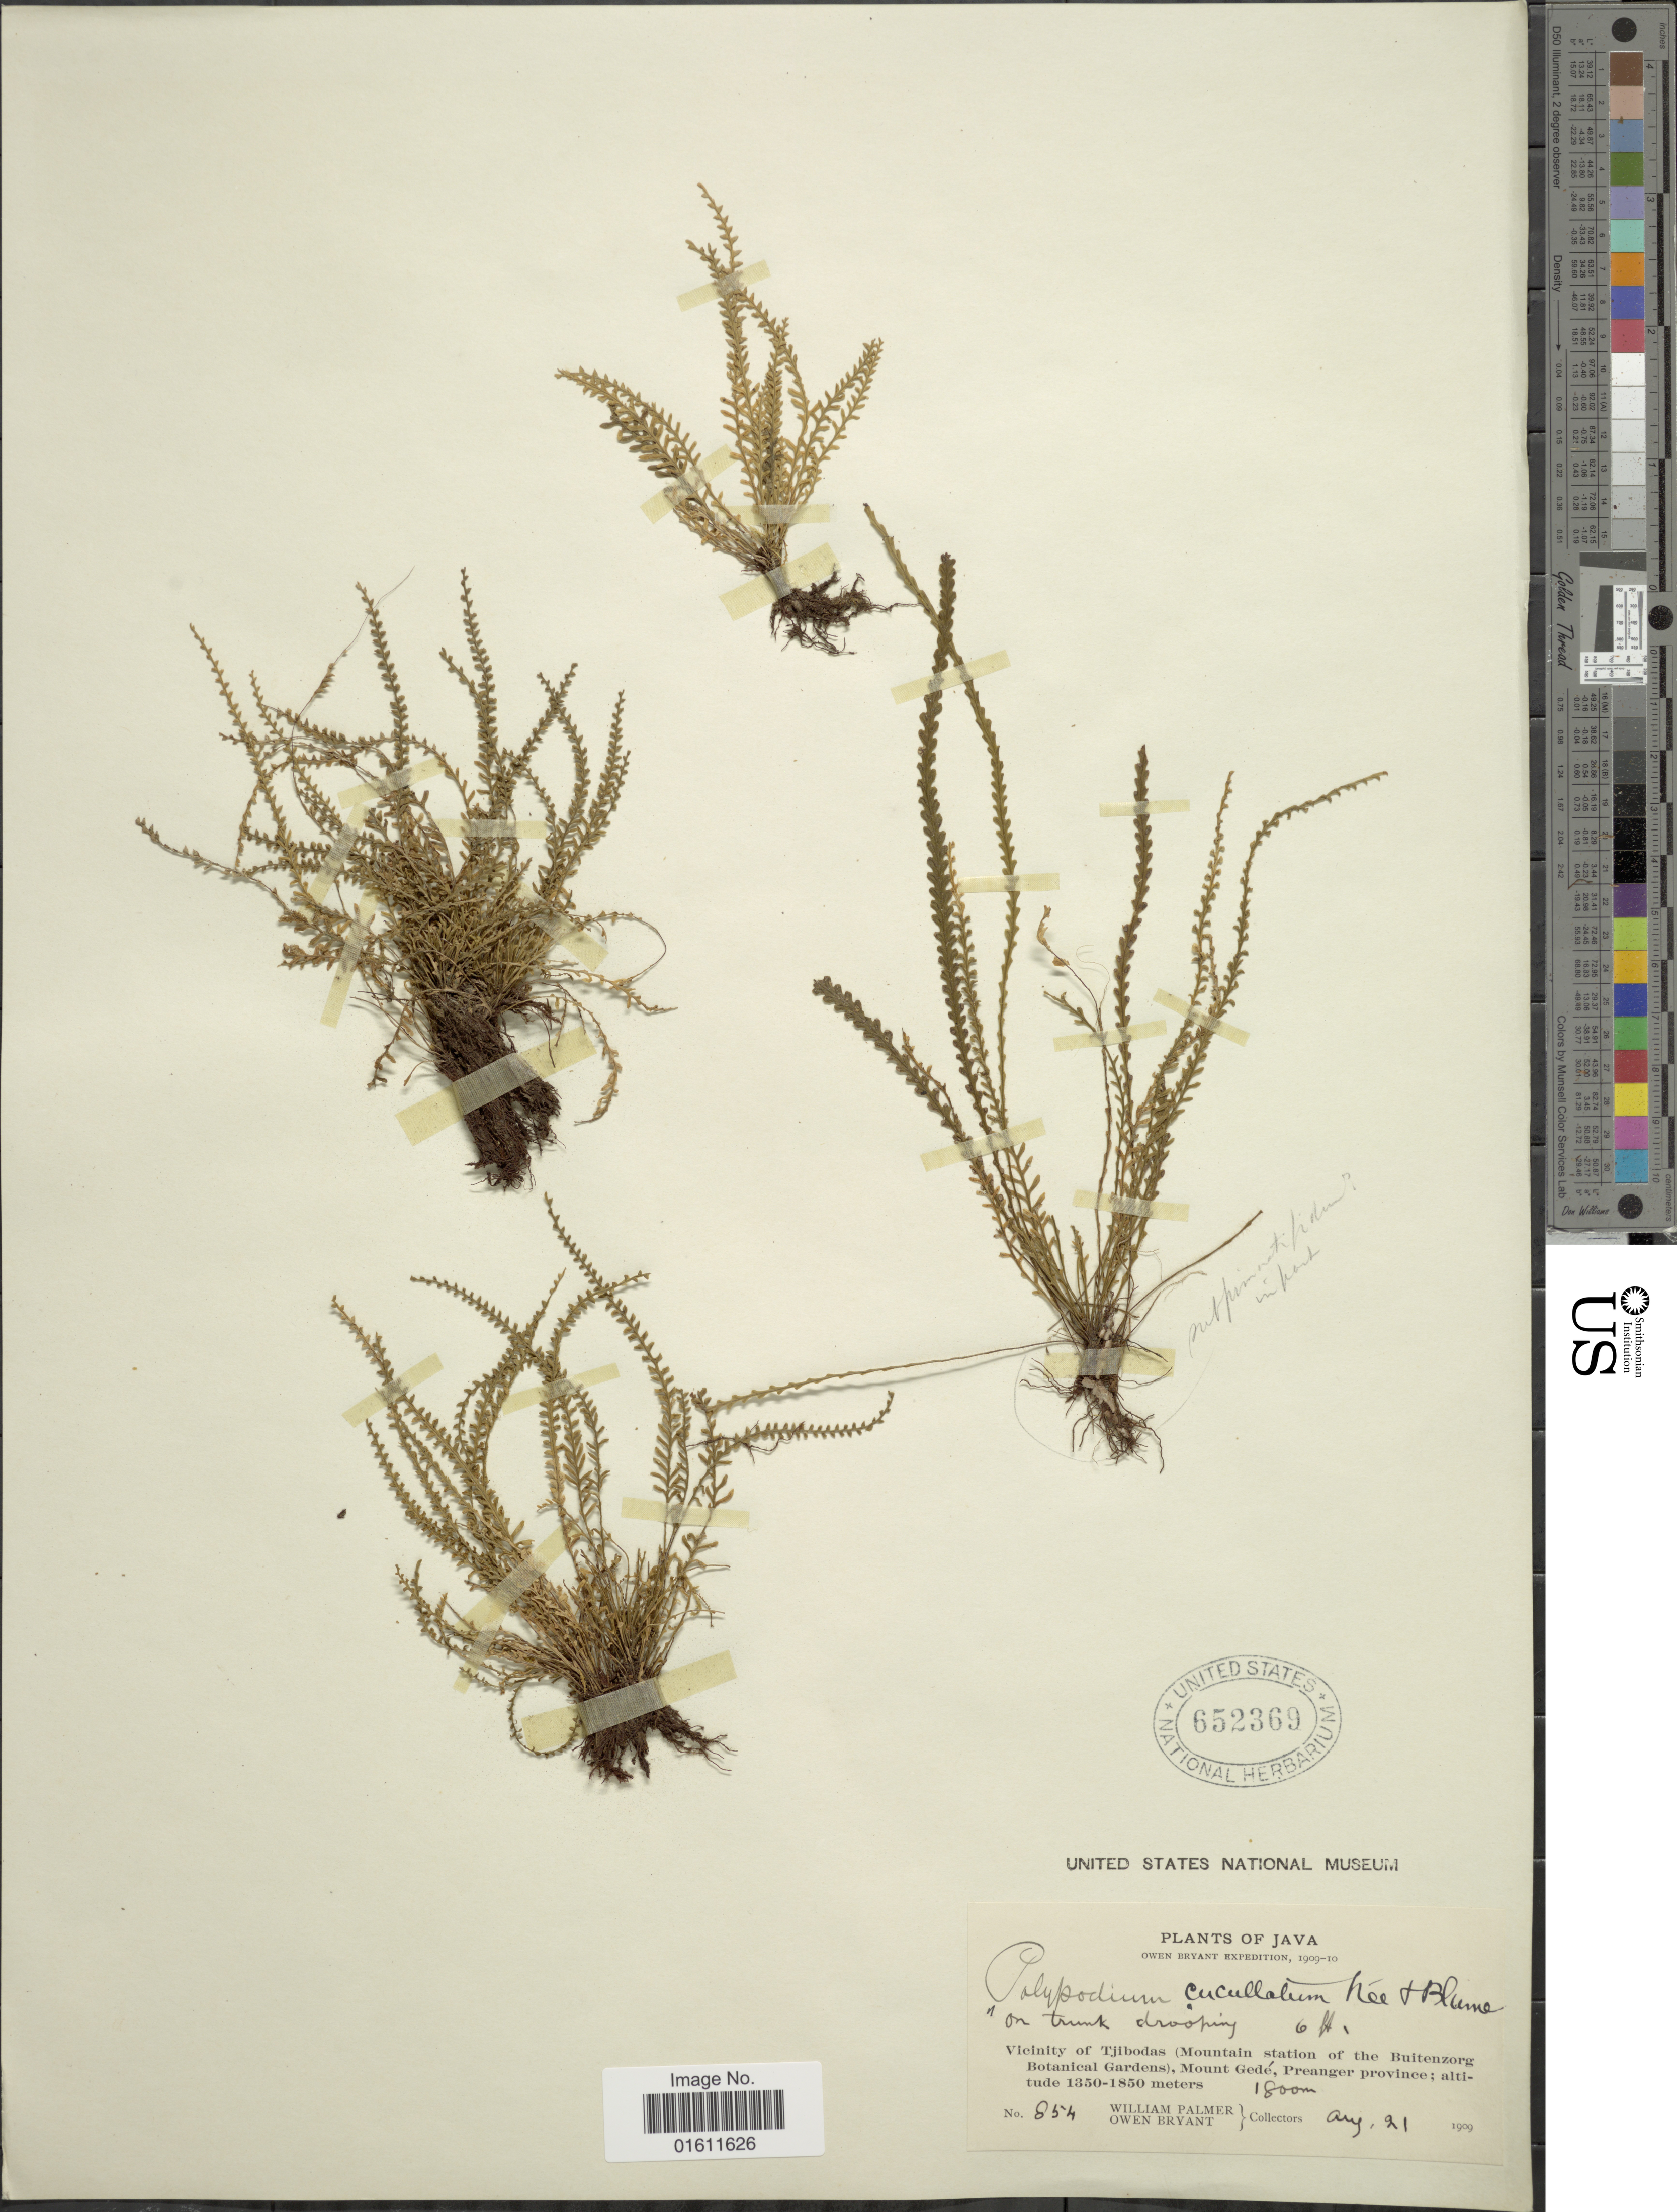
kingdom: Plantae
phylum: Tracheophyta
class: Polypodiopsida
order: Polypodiales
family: Polypodiaceae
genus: Prosaptia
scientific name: Prosaptia cucullatus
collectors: W. Palmer & O. Bryant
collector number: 854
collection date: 1909-08-21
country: Indonesia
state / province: Java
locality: Vicinity of Tjibodas (Mountain station of the Buitenzorge Botanical Gardens), Mount Gedé, Preanger Province.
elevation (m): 1800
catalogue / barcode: US 652369